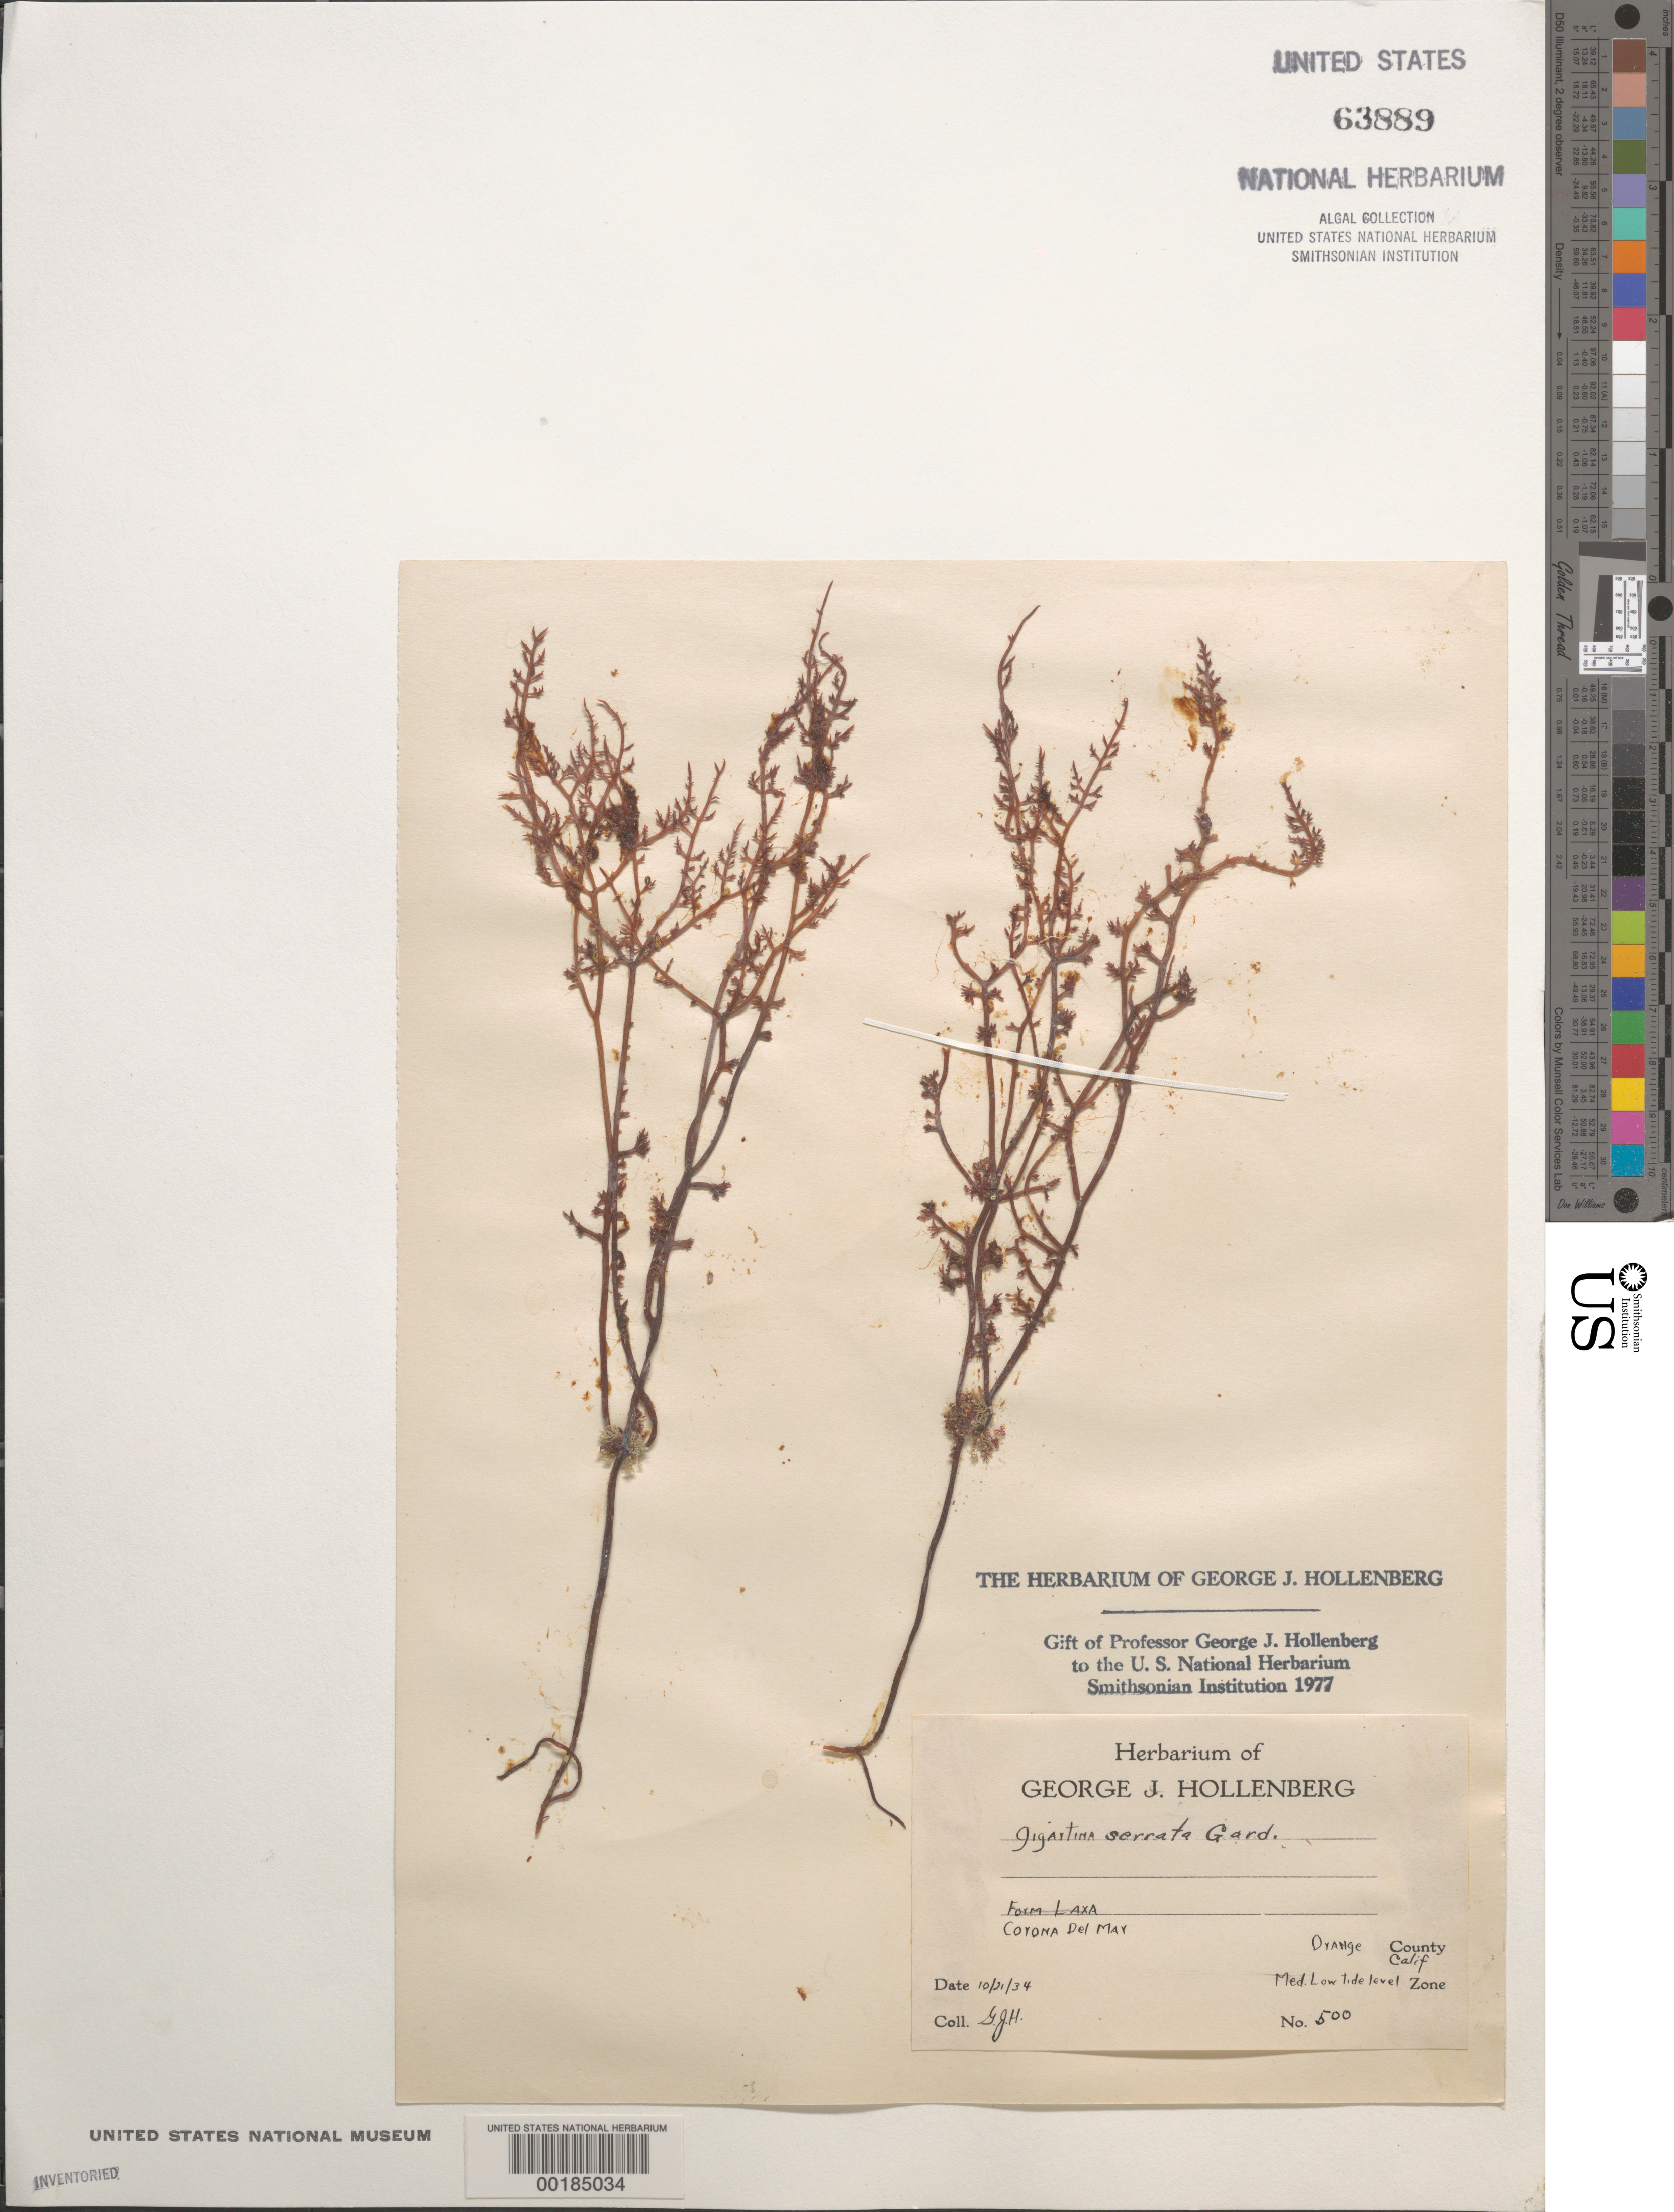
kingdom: Plantae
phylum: Rhodophyta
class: Florideophyceae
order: Gigartinales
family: Gigartinaceae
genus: Chondracanthus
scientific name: Chondracanthus serratus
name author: (N.L. Gardner) J.R. Hughey & Hommersand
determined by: Algae name updating Project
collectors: G. Hollenberg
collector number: GJH 500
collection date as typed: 21 Oct 1934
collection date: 1934-10-21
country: United States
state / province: California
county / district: Orange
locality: Corona del Mar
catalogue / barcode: US 63889